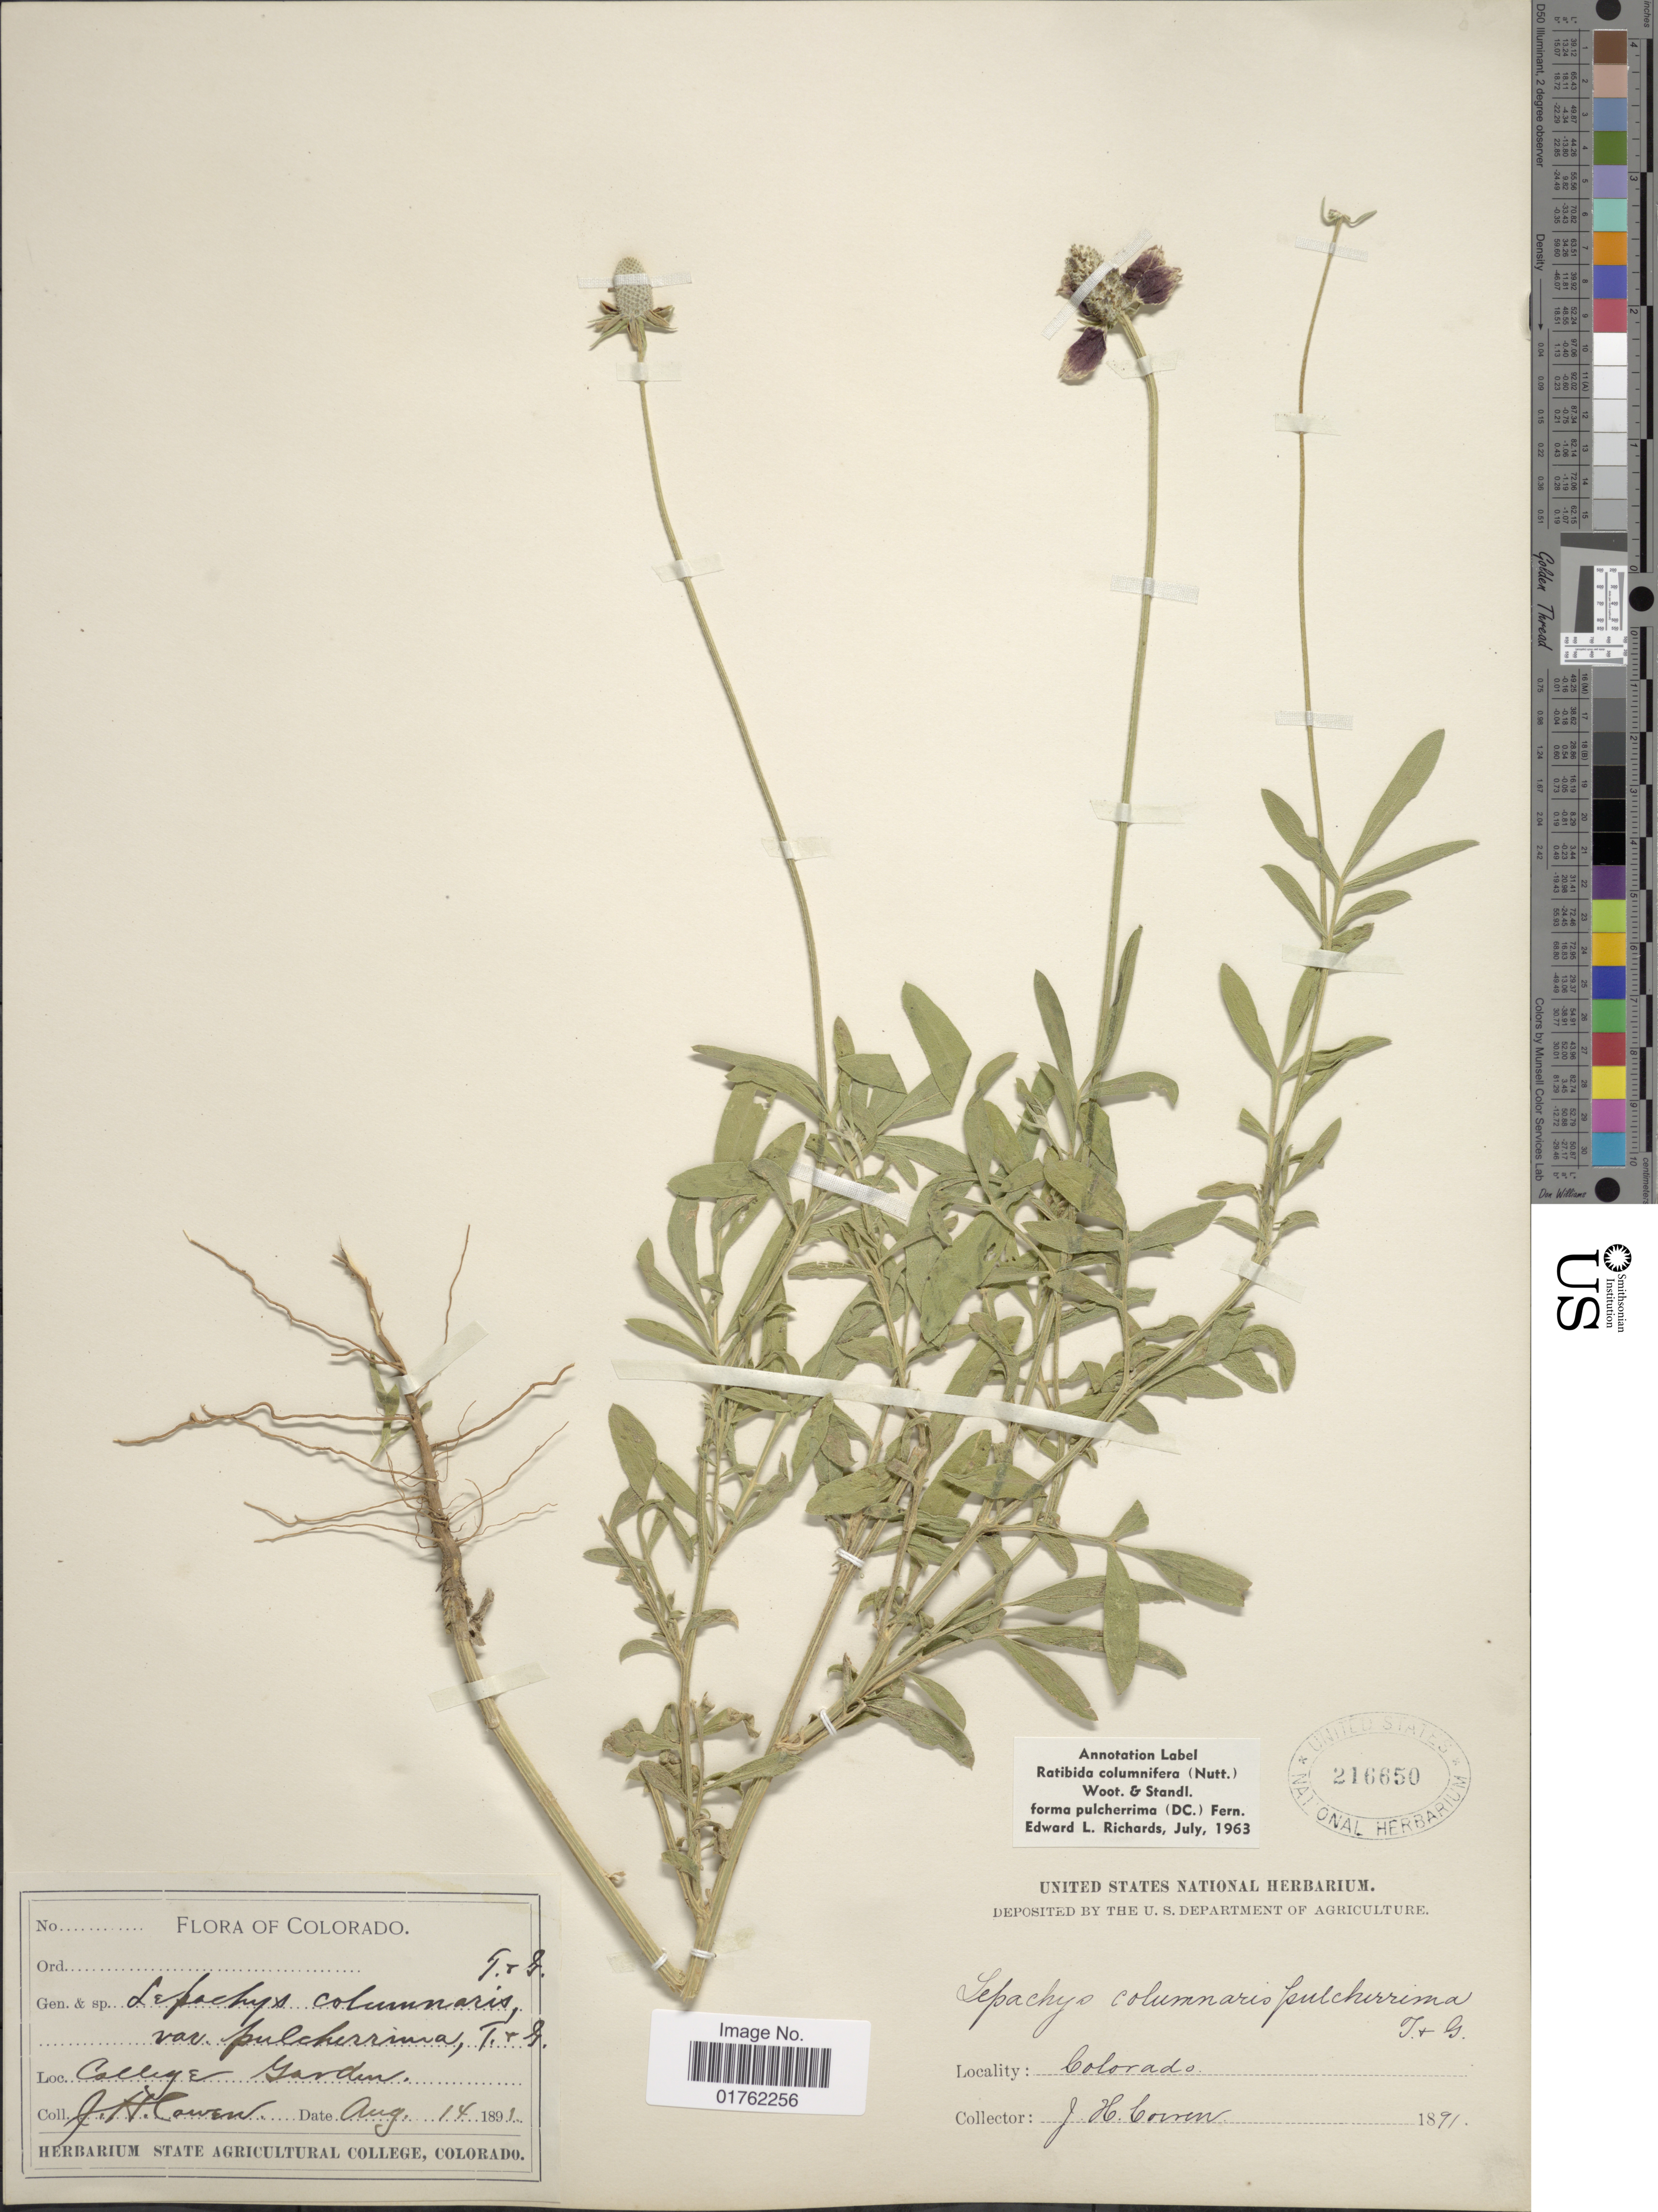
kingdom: Plantae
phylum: Tracheophyta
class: Magnoliopsida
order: Asterales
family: Asteraceae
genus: Ratibida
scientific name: Ratibida columnaris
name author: (Pursh) D. Don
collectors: J. H. Cowen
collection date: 1891-08-14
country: United States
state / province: Colorado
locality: College Garden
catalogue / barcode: US 216650